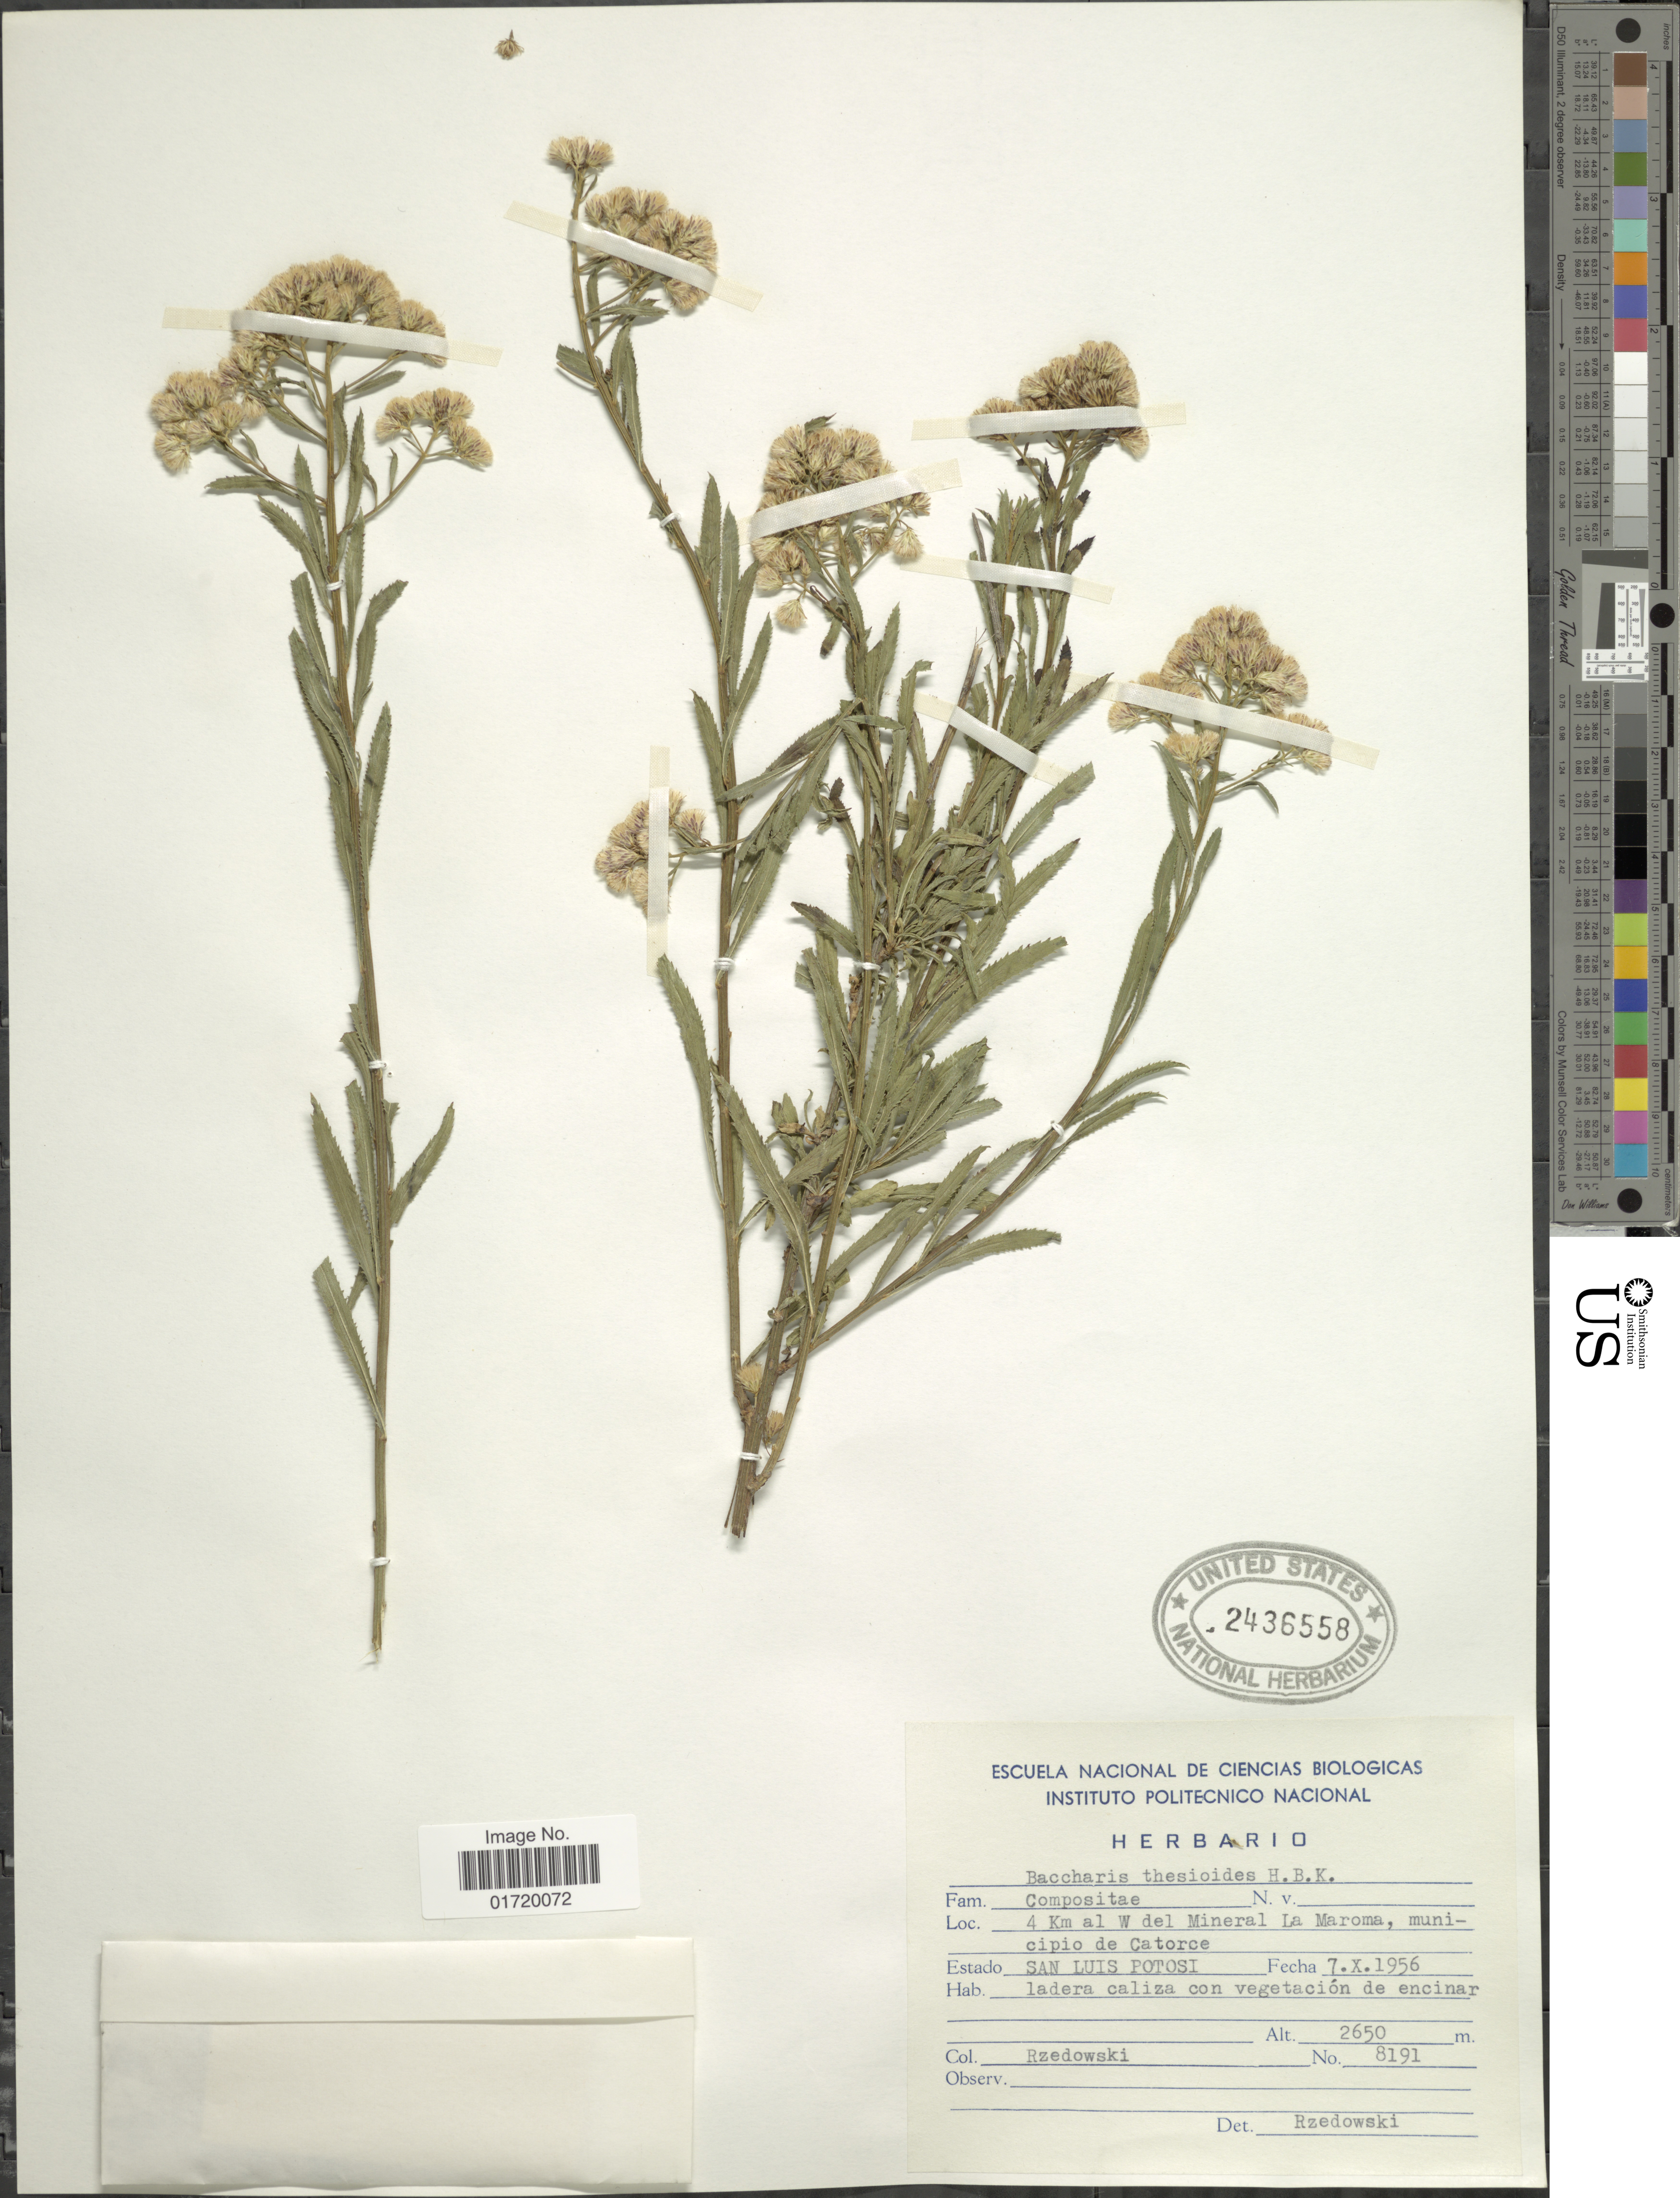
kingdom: Plantae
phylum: Tracheophyta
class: Magnoliopsida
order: Asterales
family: Asteraceae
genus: Baccharis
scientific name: Baccharis thesioides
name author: Kunth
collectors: Rzedowski, --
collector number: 2650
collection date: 1956-10-07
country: Mexico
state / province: San Luis Potosí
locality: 4 km al W del Mineral La Maroma, municipio de Catorce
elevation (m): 2650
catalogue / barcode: US 2436558